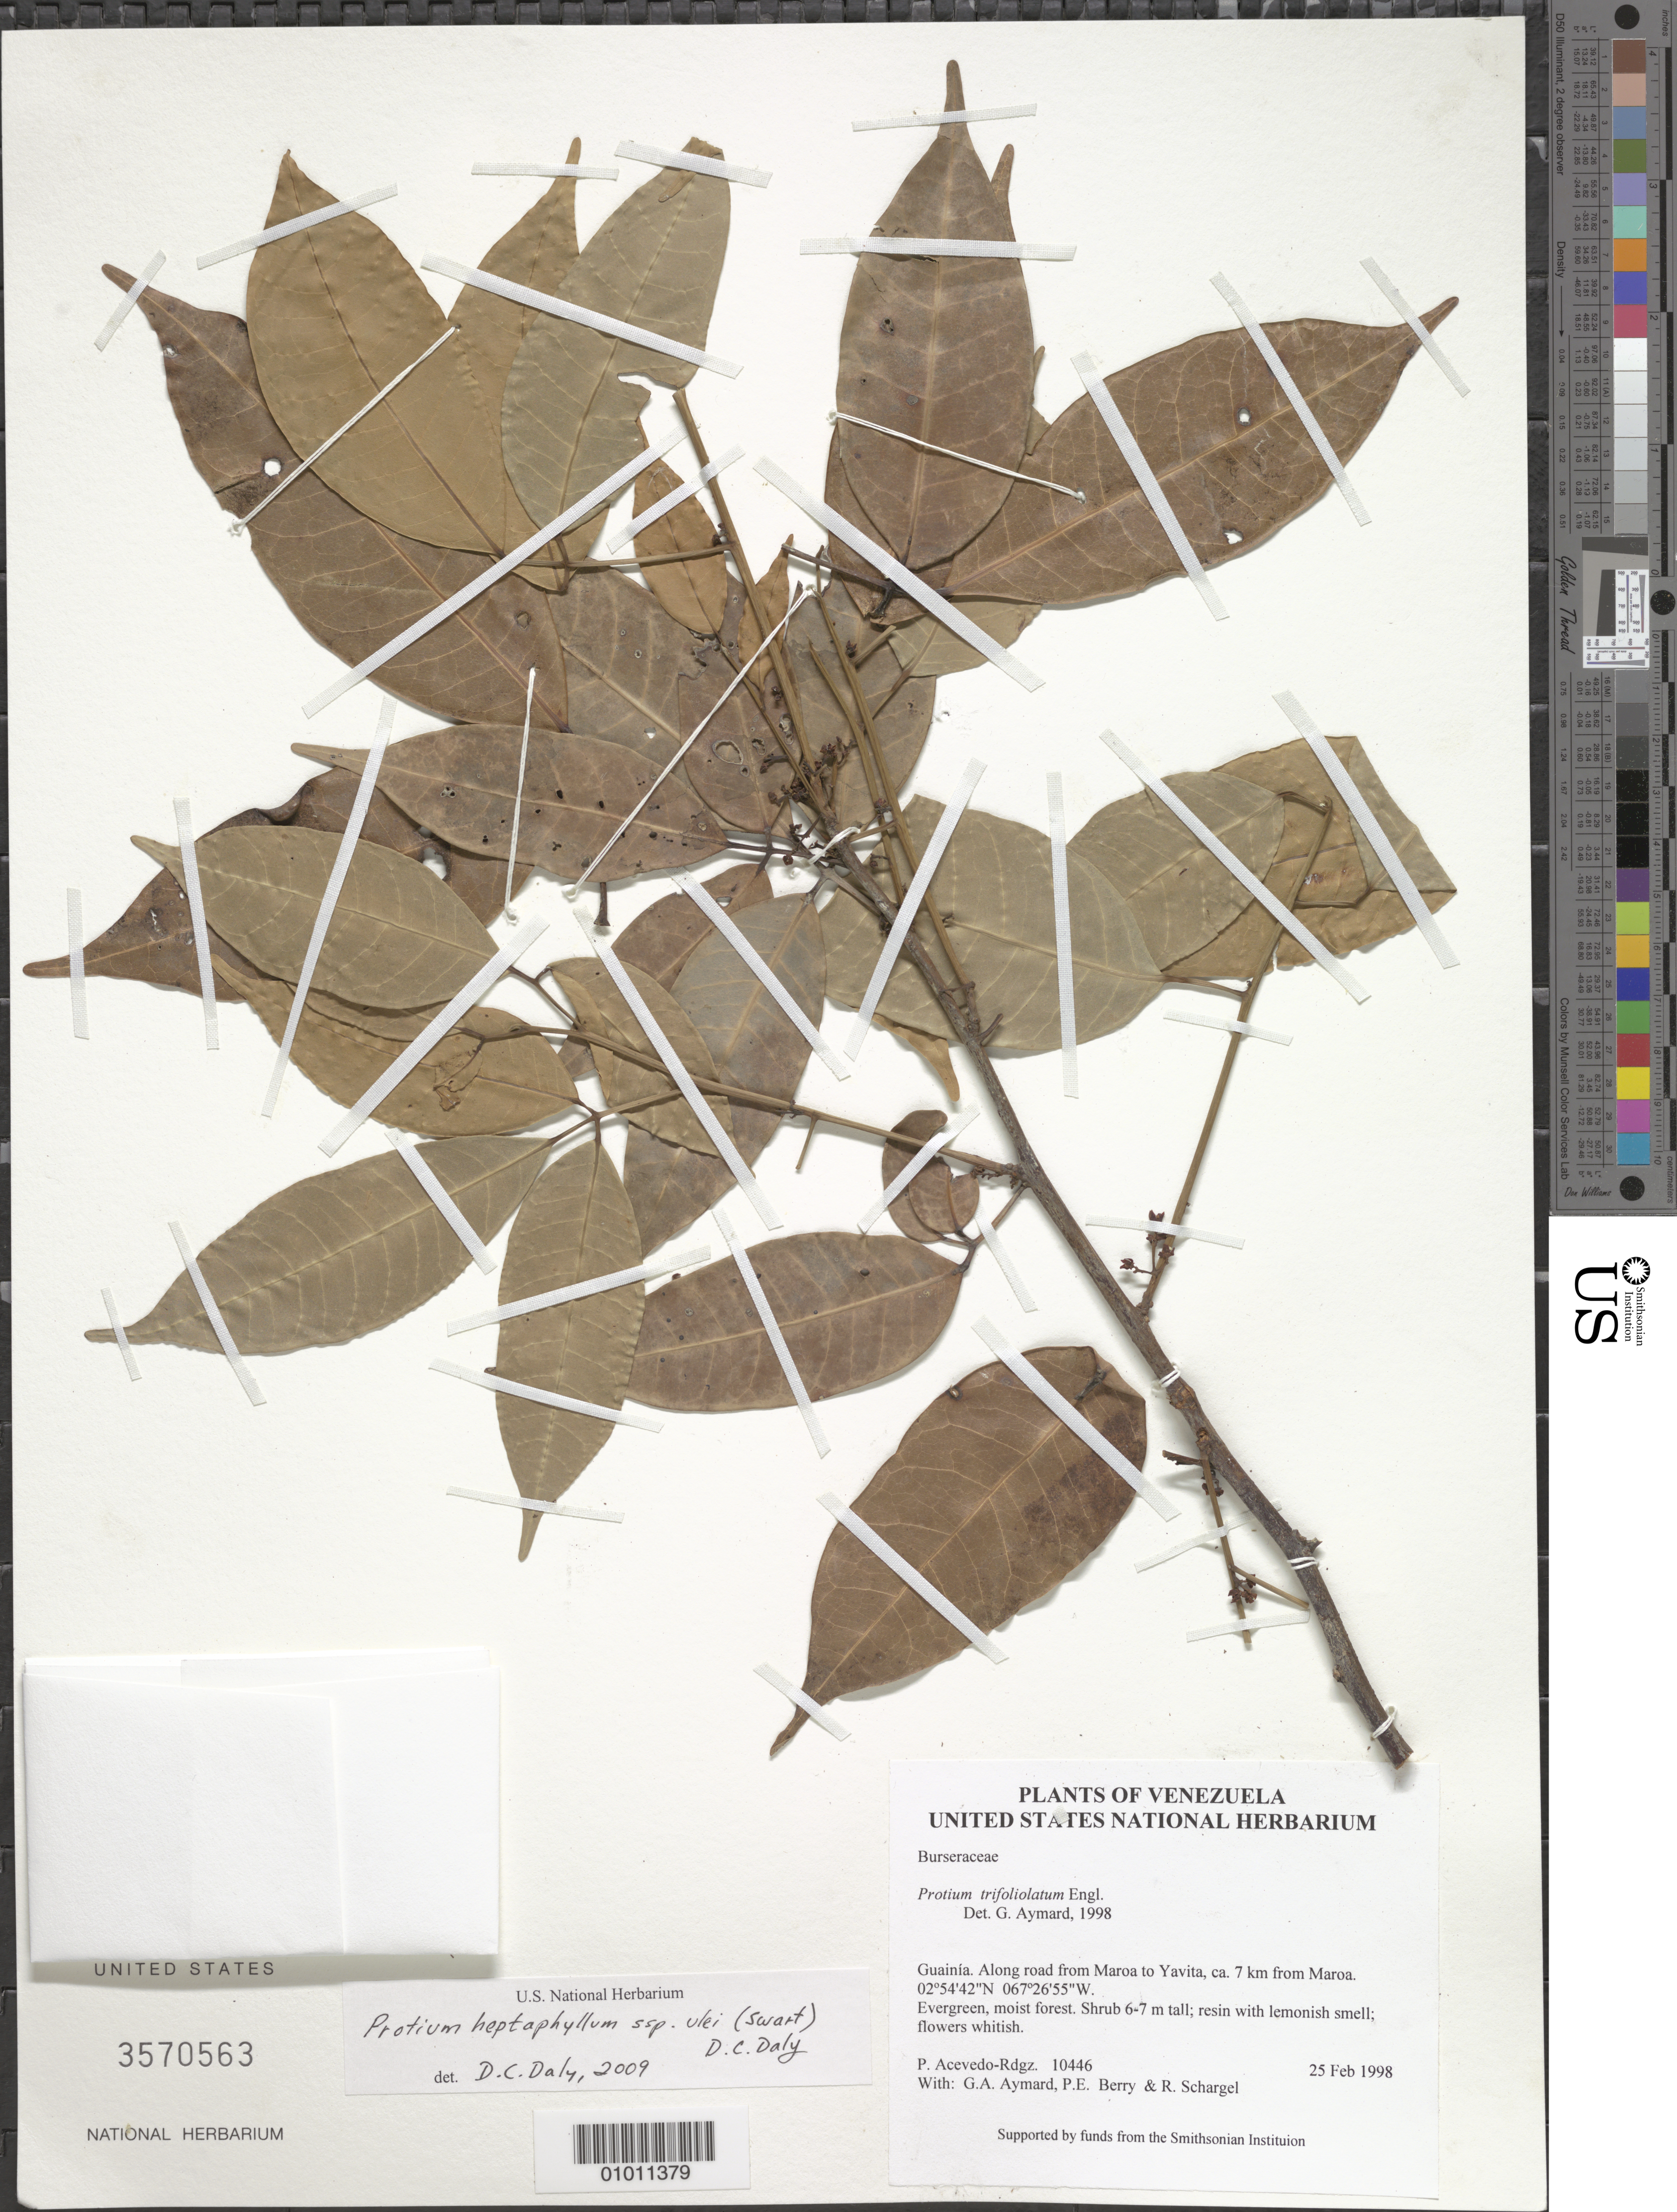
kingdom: Plantae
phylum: Tracheophyta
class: Magnoliopsida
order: Sapindales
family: Burseraceae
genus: Protium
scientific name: Protium heptaphyllum subsp. ulei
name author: (Swart) Daly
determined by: Daly, D. C.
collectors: P. Acevedo-Rodr., G. A. Aymard, P. E. Berry & R. Schargel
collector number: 10446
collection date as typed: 25 Feb 1998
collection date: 1998-02-25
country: Venezuela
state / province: Amazonas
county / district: Maroa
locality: Along road from Maroa to Yavita, ca. 7 km from Maroa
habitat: Evergreen, moist forest.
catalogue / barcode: US 3570563